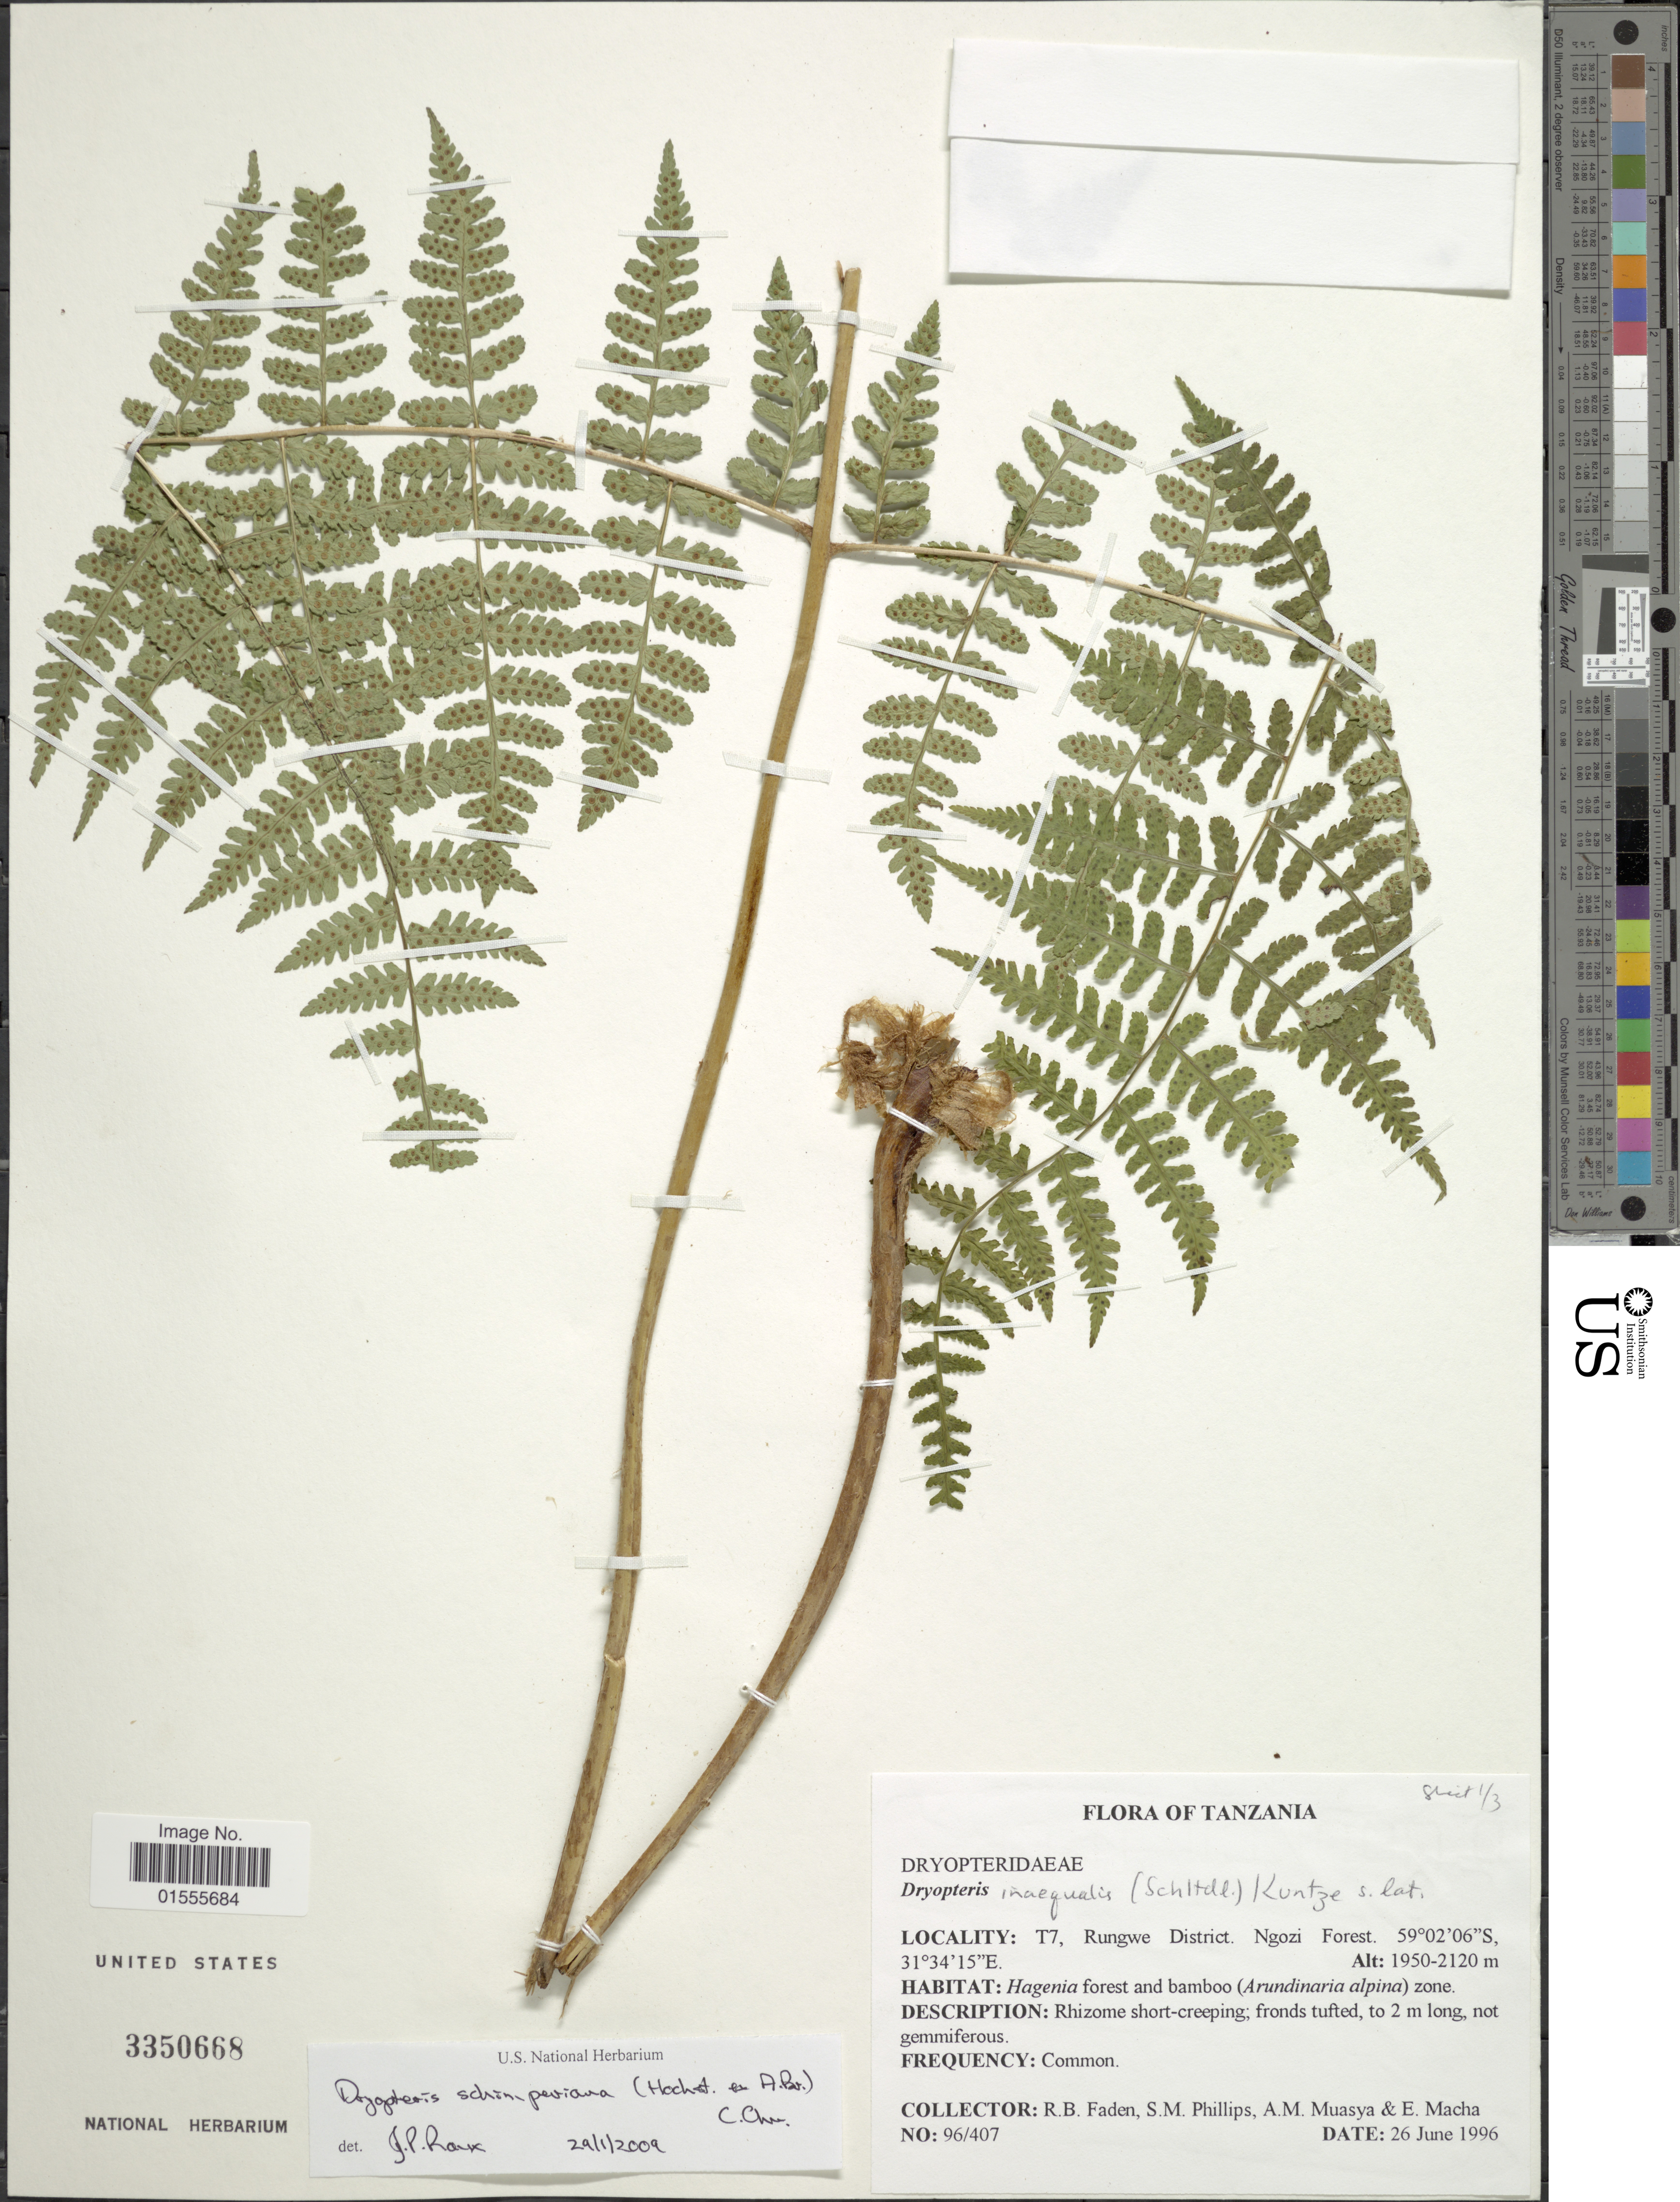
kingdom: Plantae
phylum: Tracheophyta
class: Polypodiopsida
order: Polypodiales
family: Dryopteridaceae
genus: Dryopteris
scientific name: Dryopteris schimperiana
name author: (Hochst.) C. Chr.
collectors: R. B. Faden, S. M. Phillips, A. Muasya & E. Macha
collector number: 96/407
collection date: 1996-06-26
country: Tanzania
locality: T7, Rungwe District. Ngozi Forest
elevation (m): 1950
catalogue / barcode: US 3350668